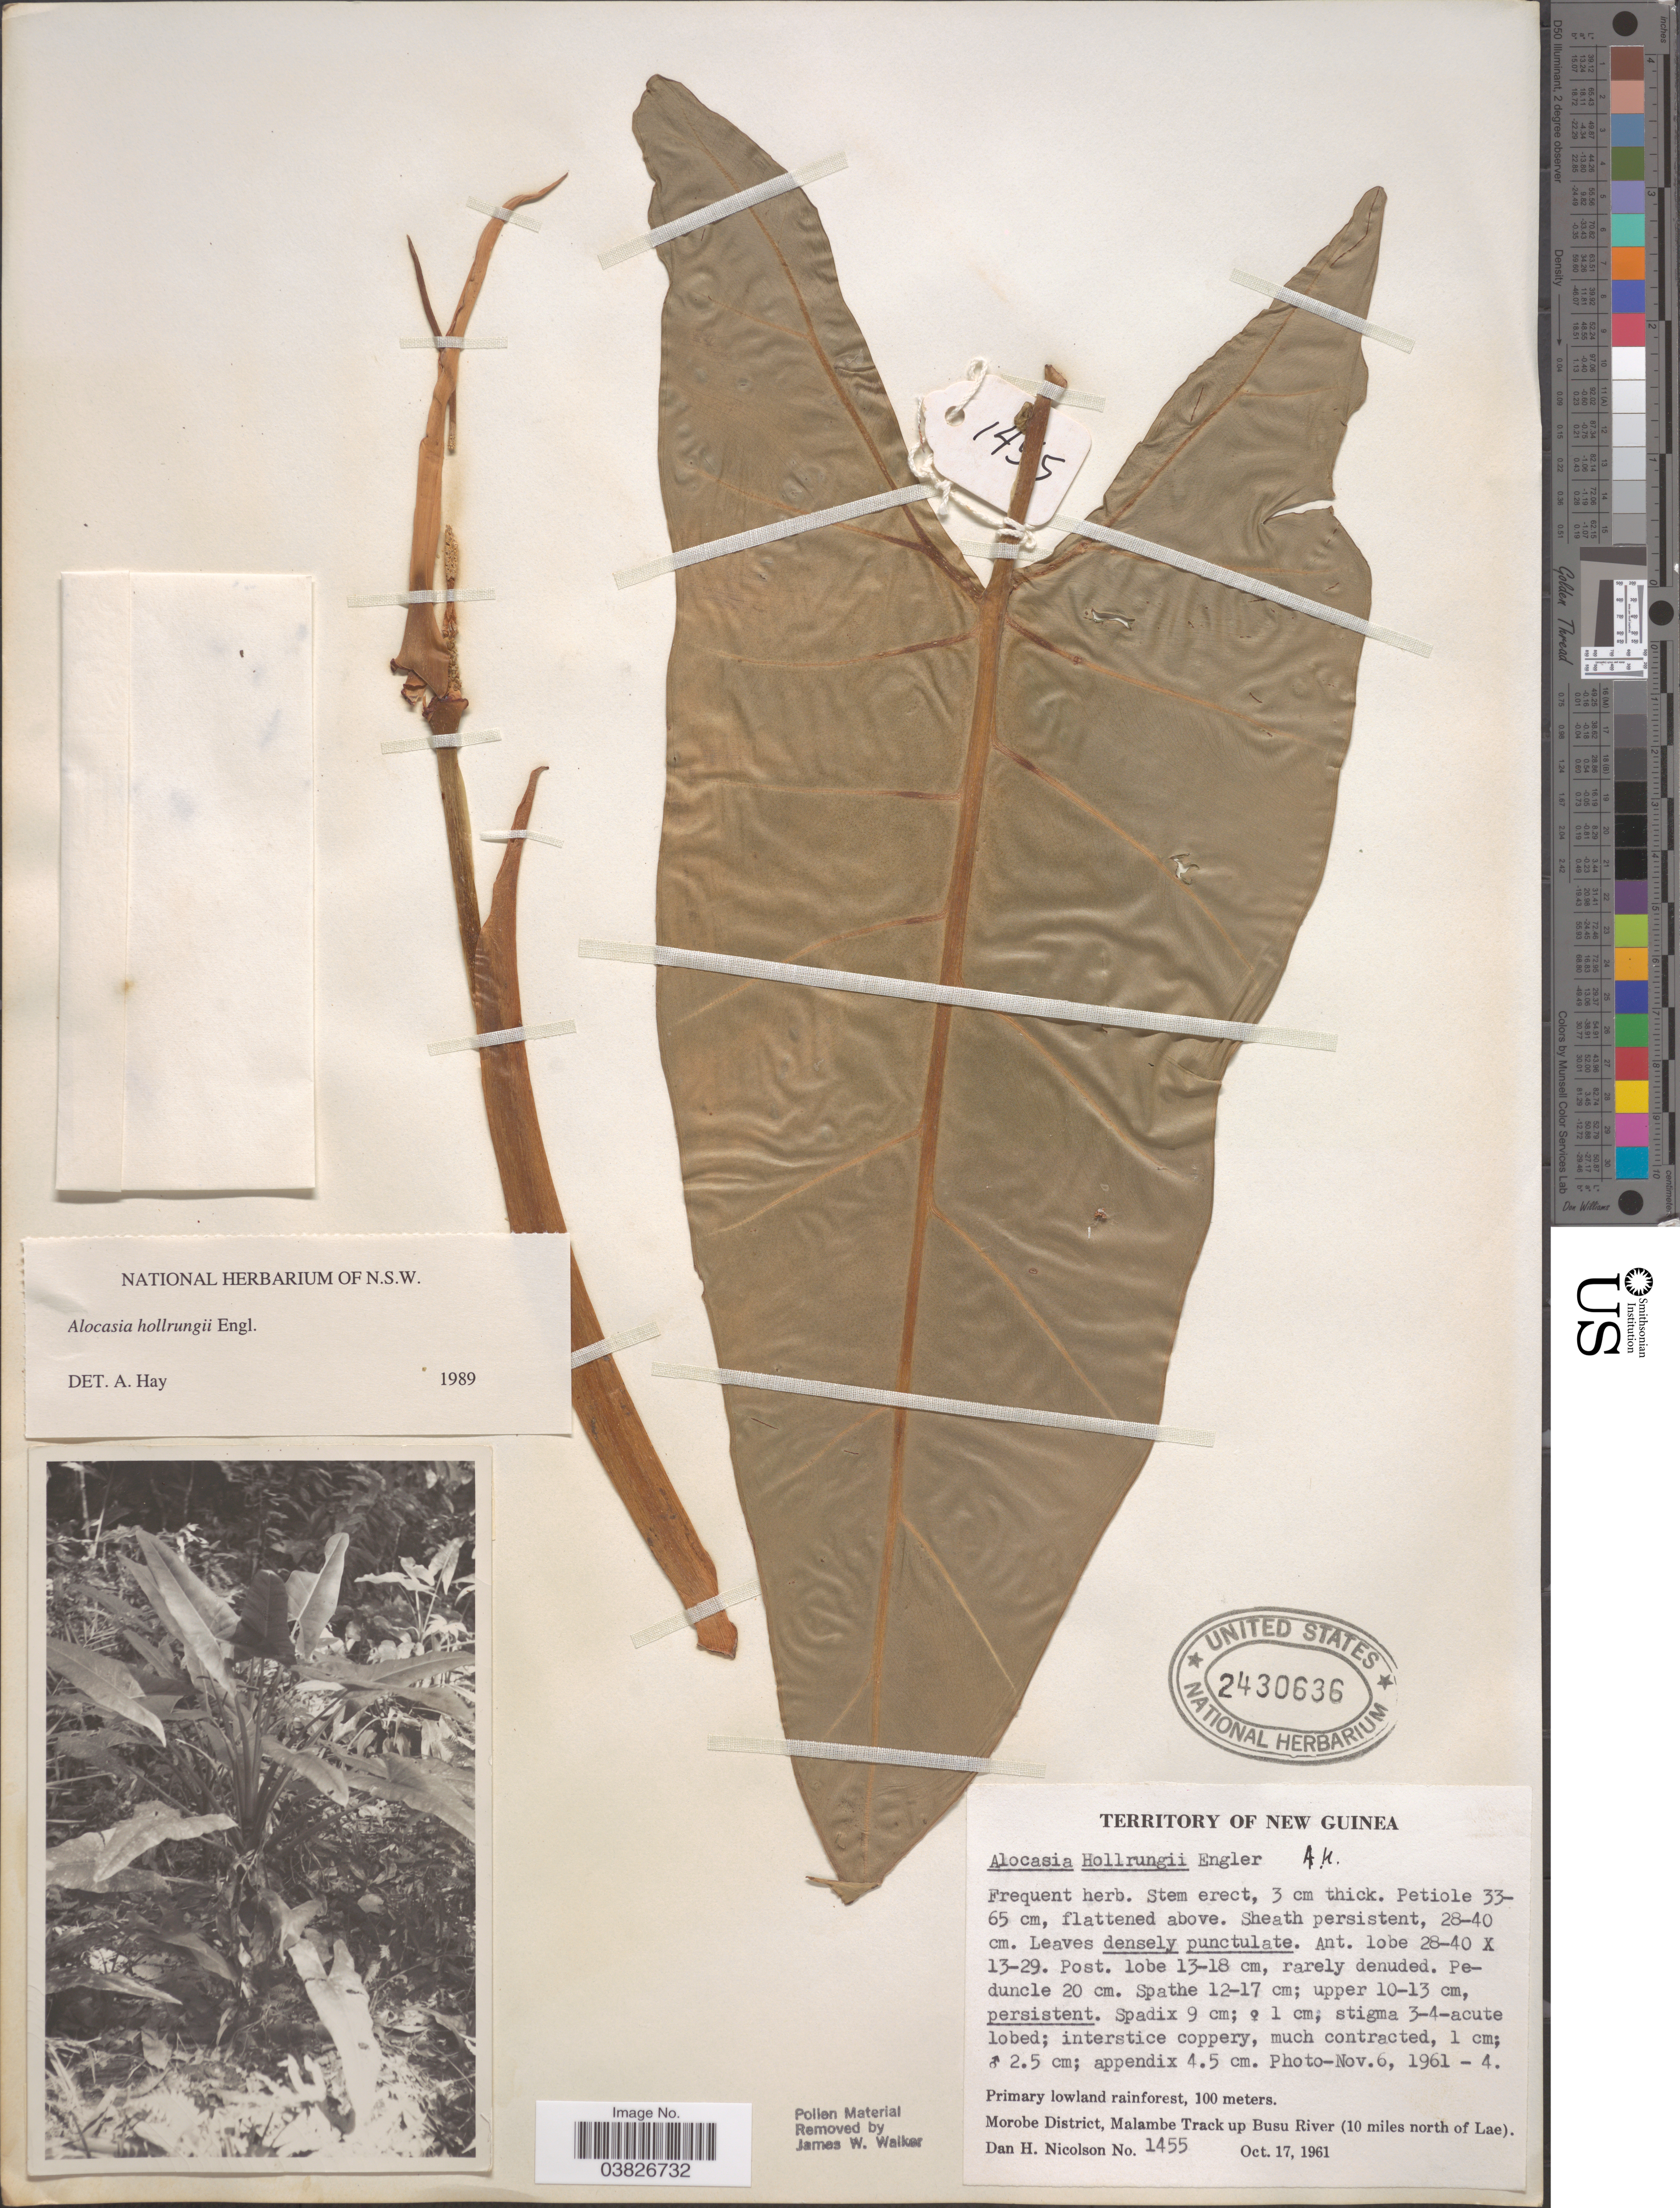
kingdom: Plantae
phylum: Tracheophyta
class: Liliopsida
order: Alismatales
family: Araceae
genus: Alocasia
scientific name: Alocasia hollrungii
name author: Endl.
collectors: D. H. Nicolson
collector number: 1455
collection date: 1961-10-17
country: Papua New Guinea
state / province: Morobe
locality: Territory of New Guinea. Primary lowland rainforest. Morobe District, Malambe Track up Busu River (10 miles north of Lae).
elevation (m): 100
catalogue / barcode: US 2430636